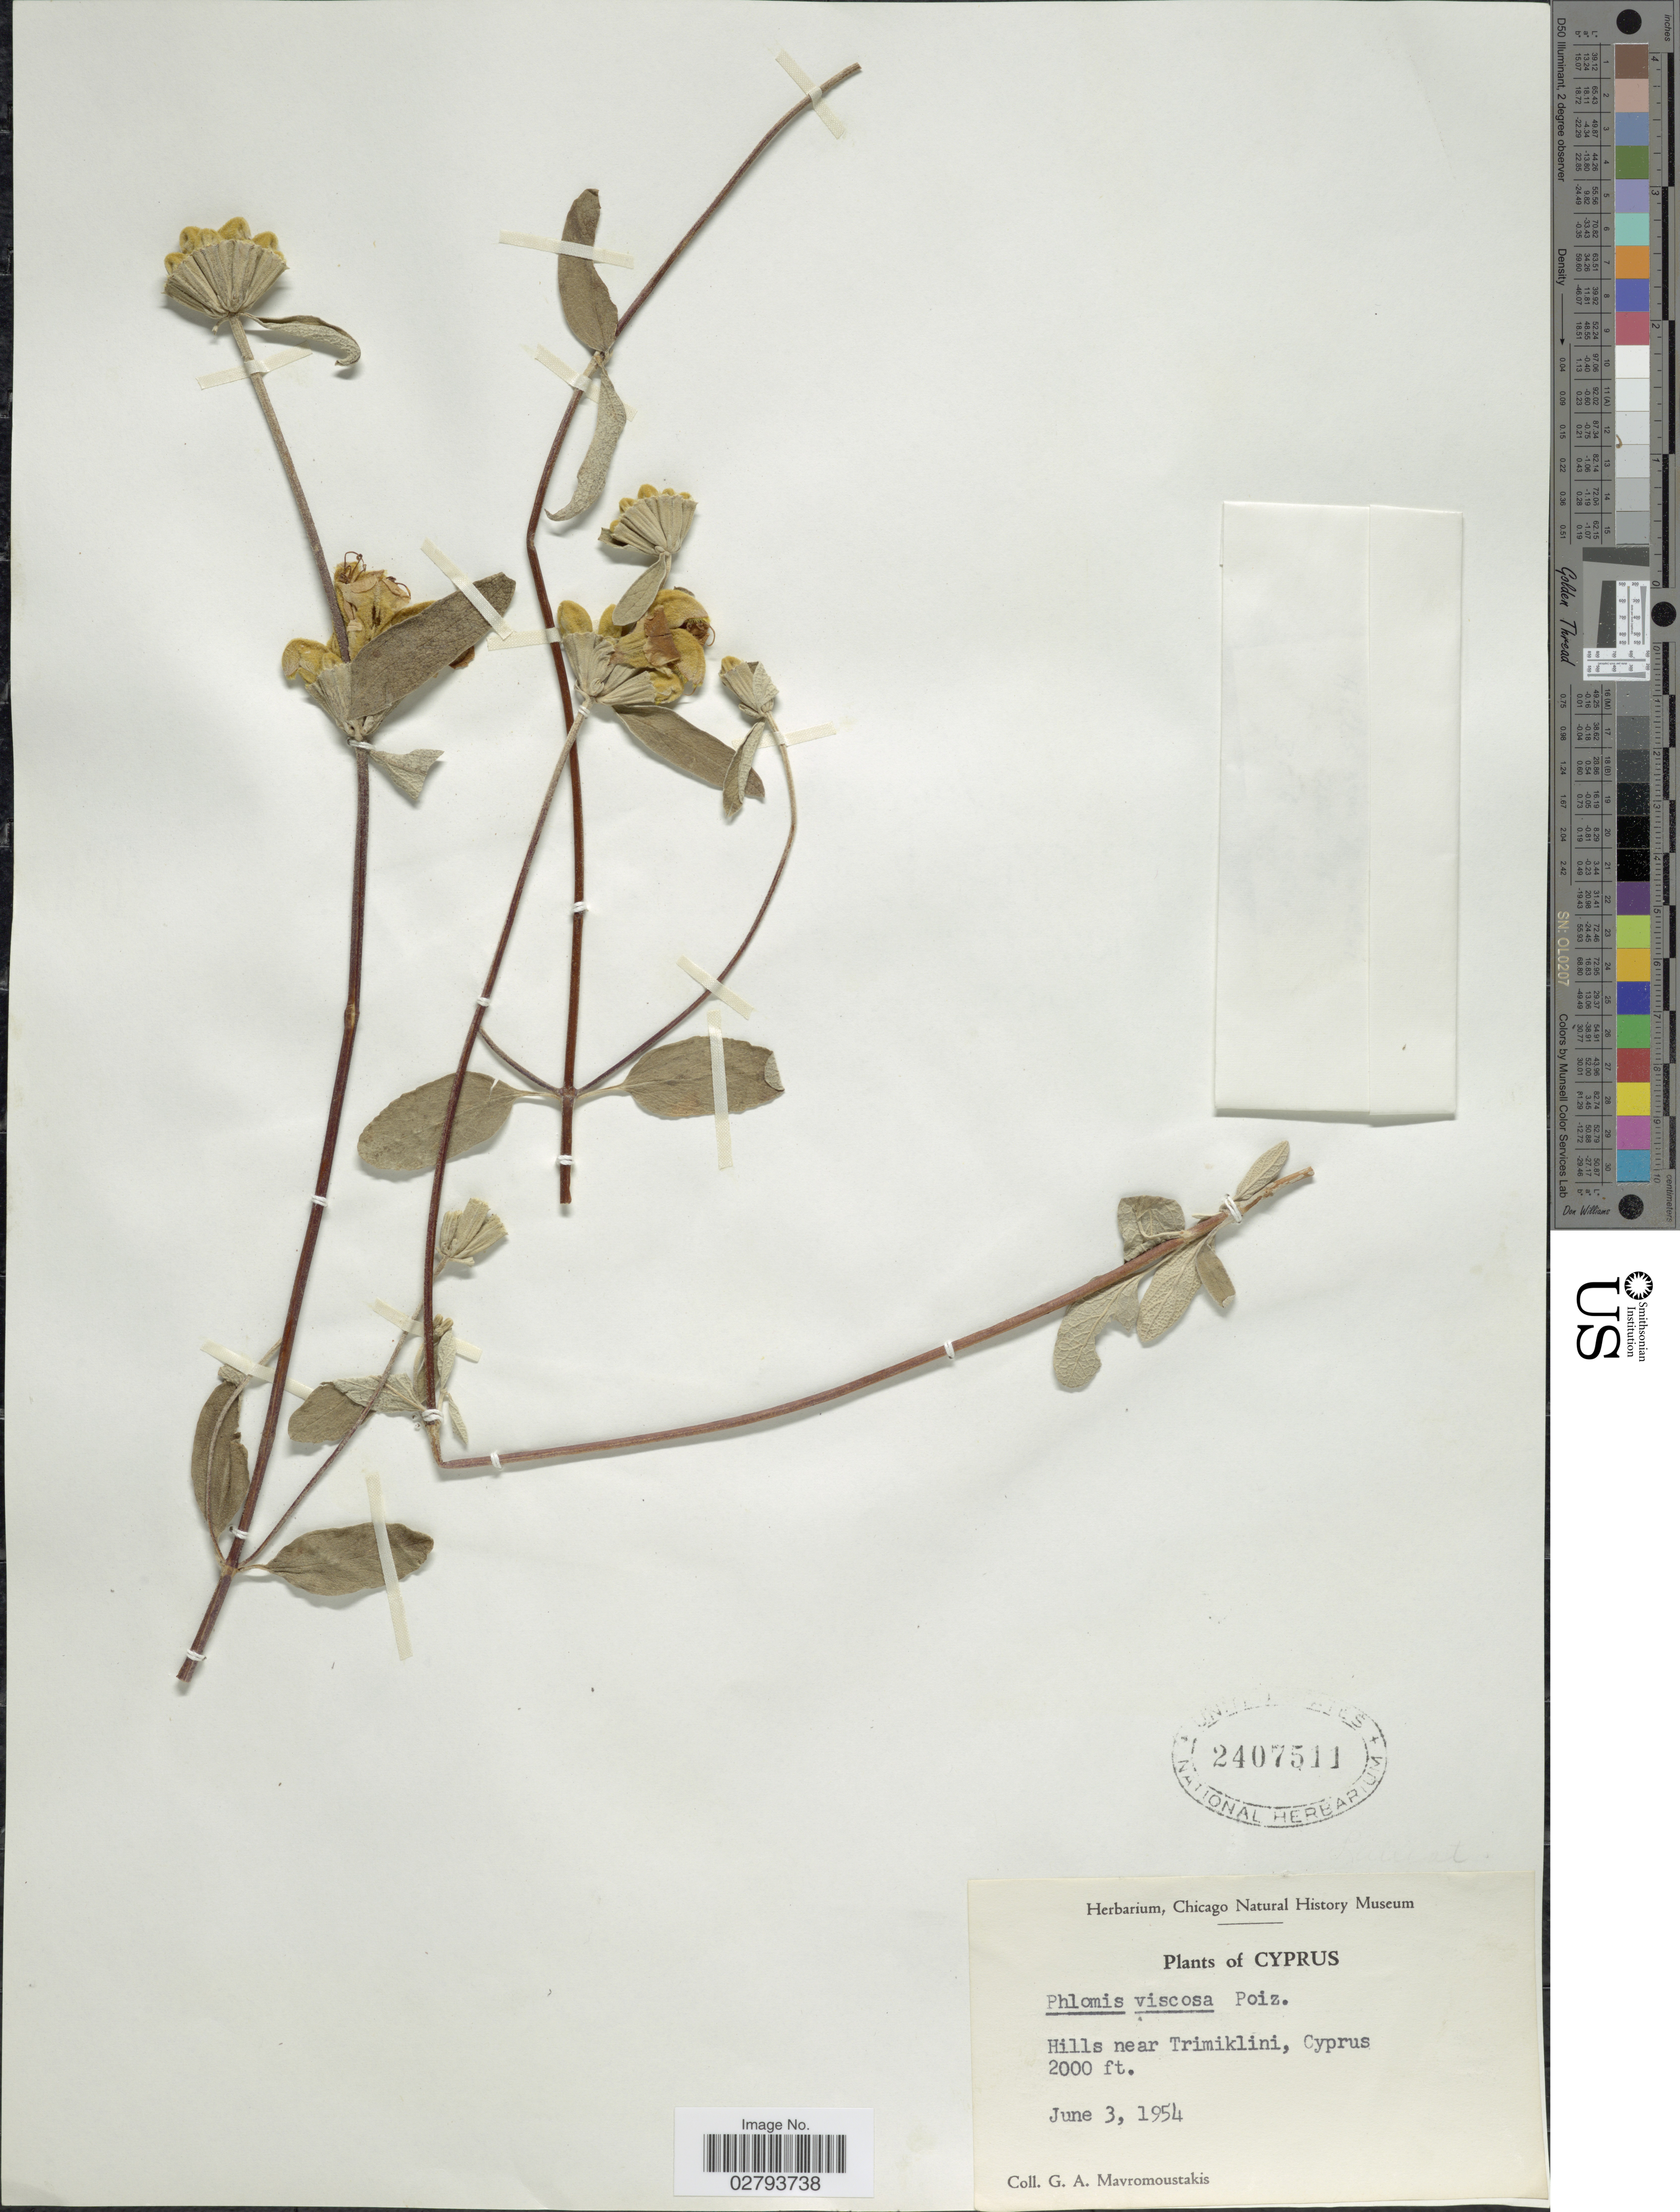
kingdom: Plantae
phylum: Tracheophyta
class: Magnoliopsida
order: Lamiales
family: Lamiaceae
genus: Phlomis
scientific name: Phlomis viscosa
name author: Poir.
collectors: G. Mavromoustakis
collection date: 1954-06-03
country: Cyprus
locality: Hills near Trimiklini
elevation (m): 610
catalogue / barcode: US 2407511